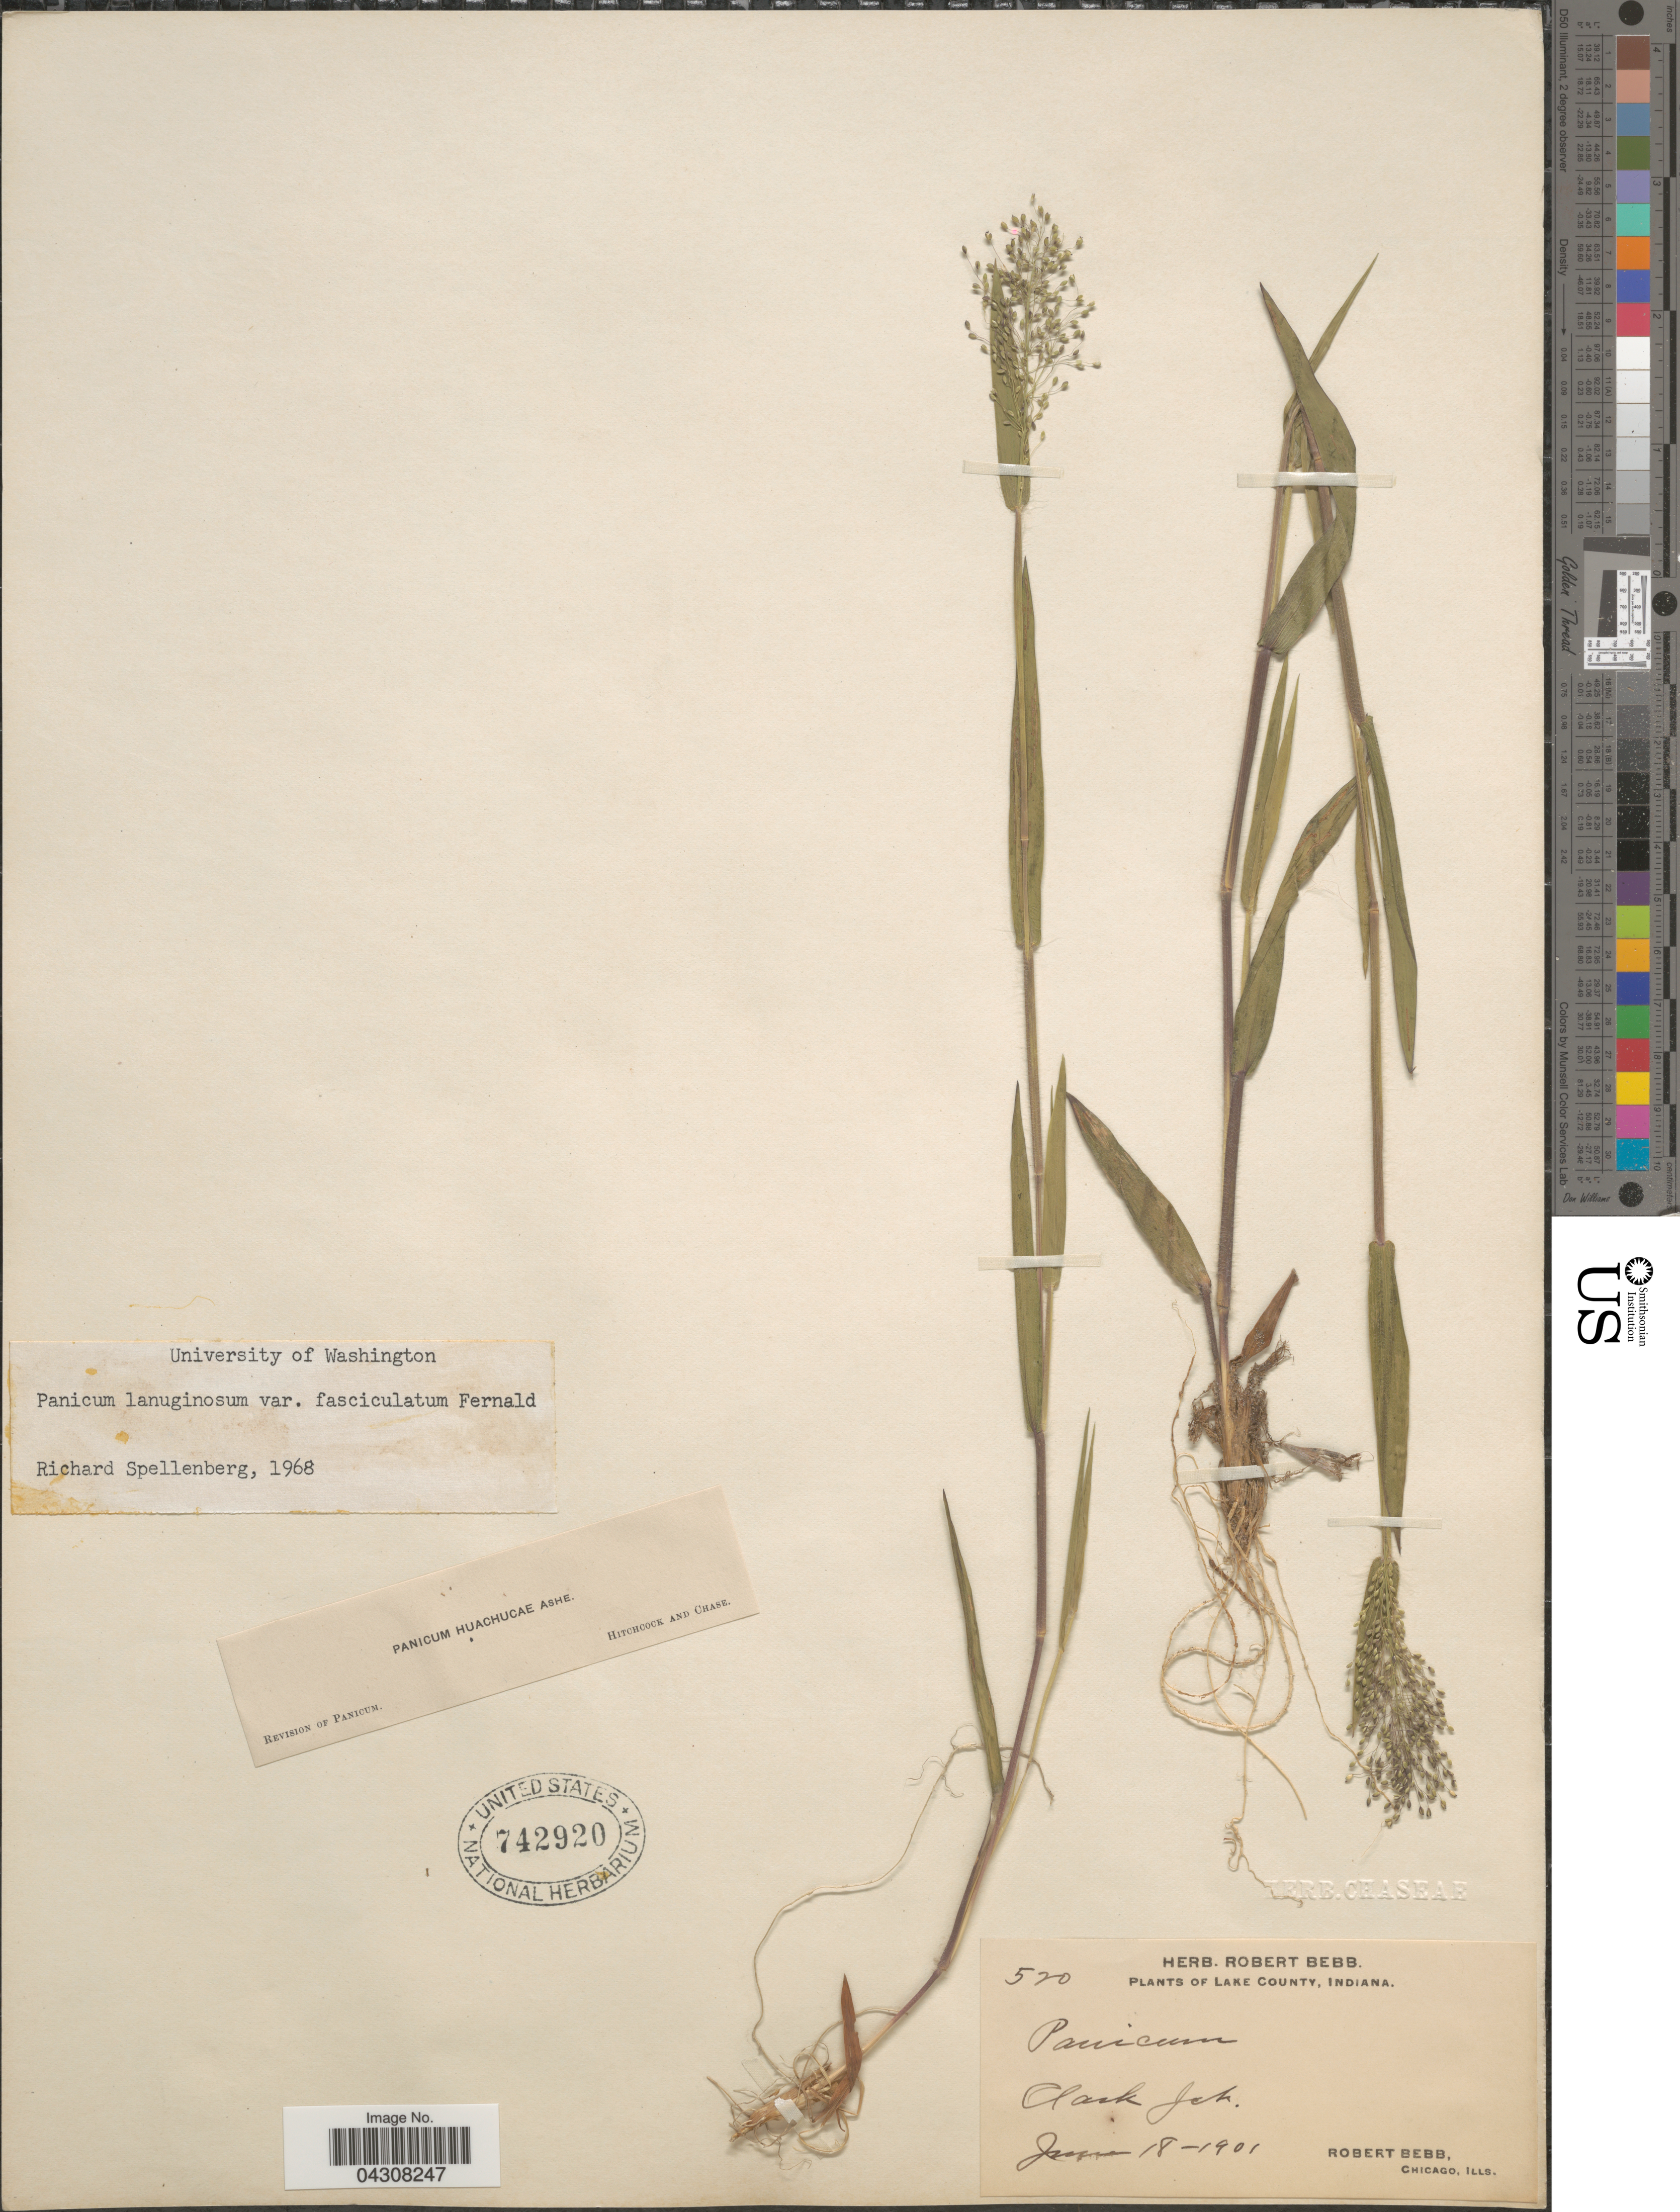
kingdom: Plantae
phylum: Tracheophyta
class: Liliopsida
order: Poales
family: Poaceae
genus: Dichanthelium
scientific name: Dichanthelium acuminatum var. acuminatum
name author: (Sw.) Gould & C.A. Clark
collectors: R. Bebb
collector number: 520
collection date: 1901-06-18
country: United States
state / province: Indiana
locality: Lake County. Clark Jct.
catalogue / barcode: US 742920